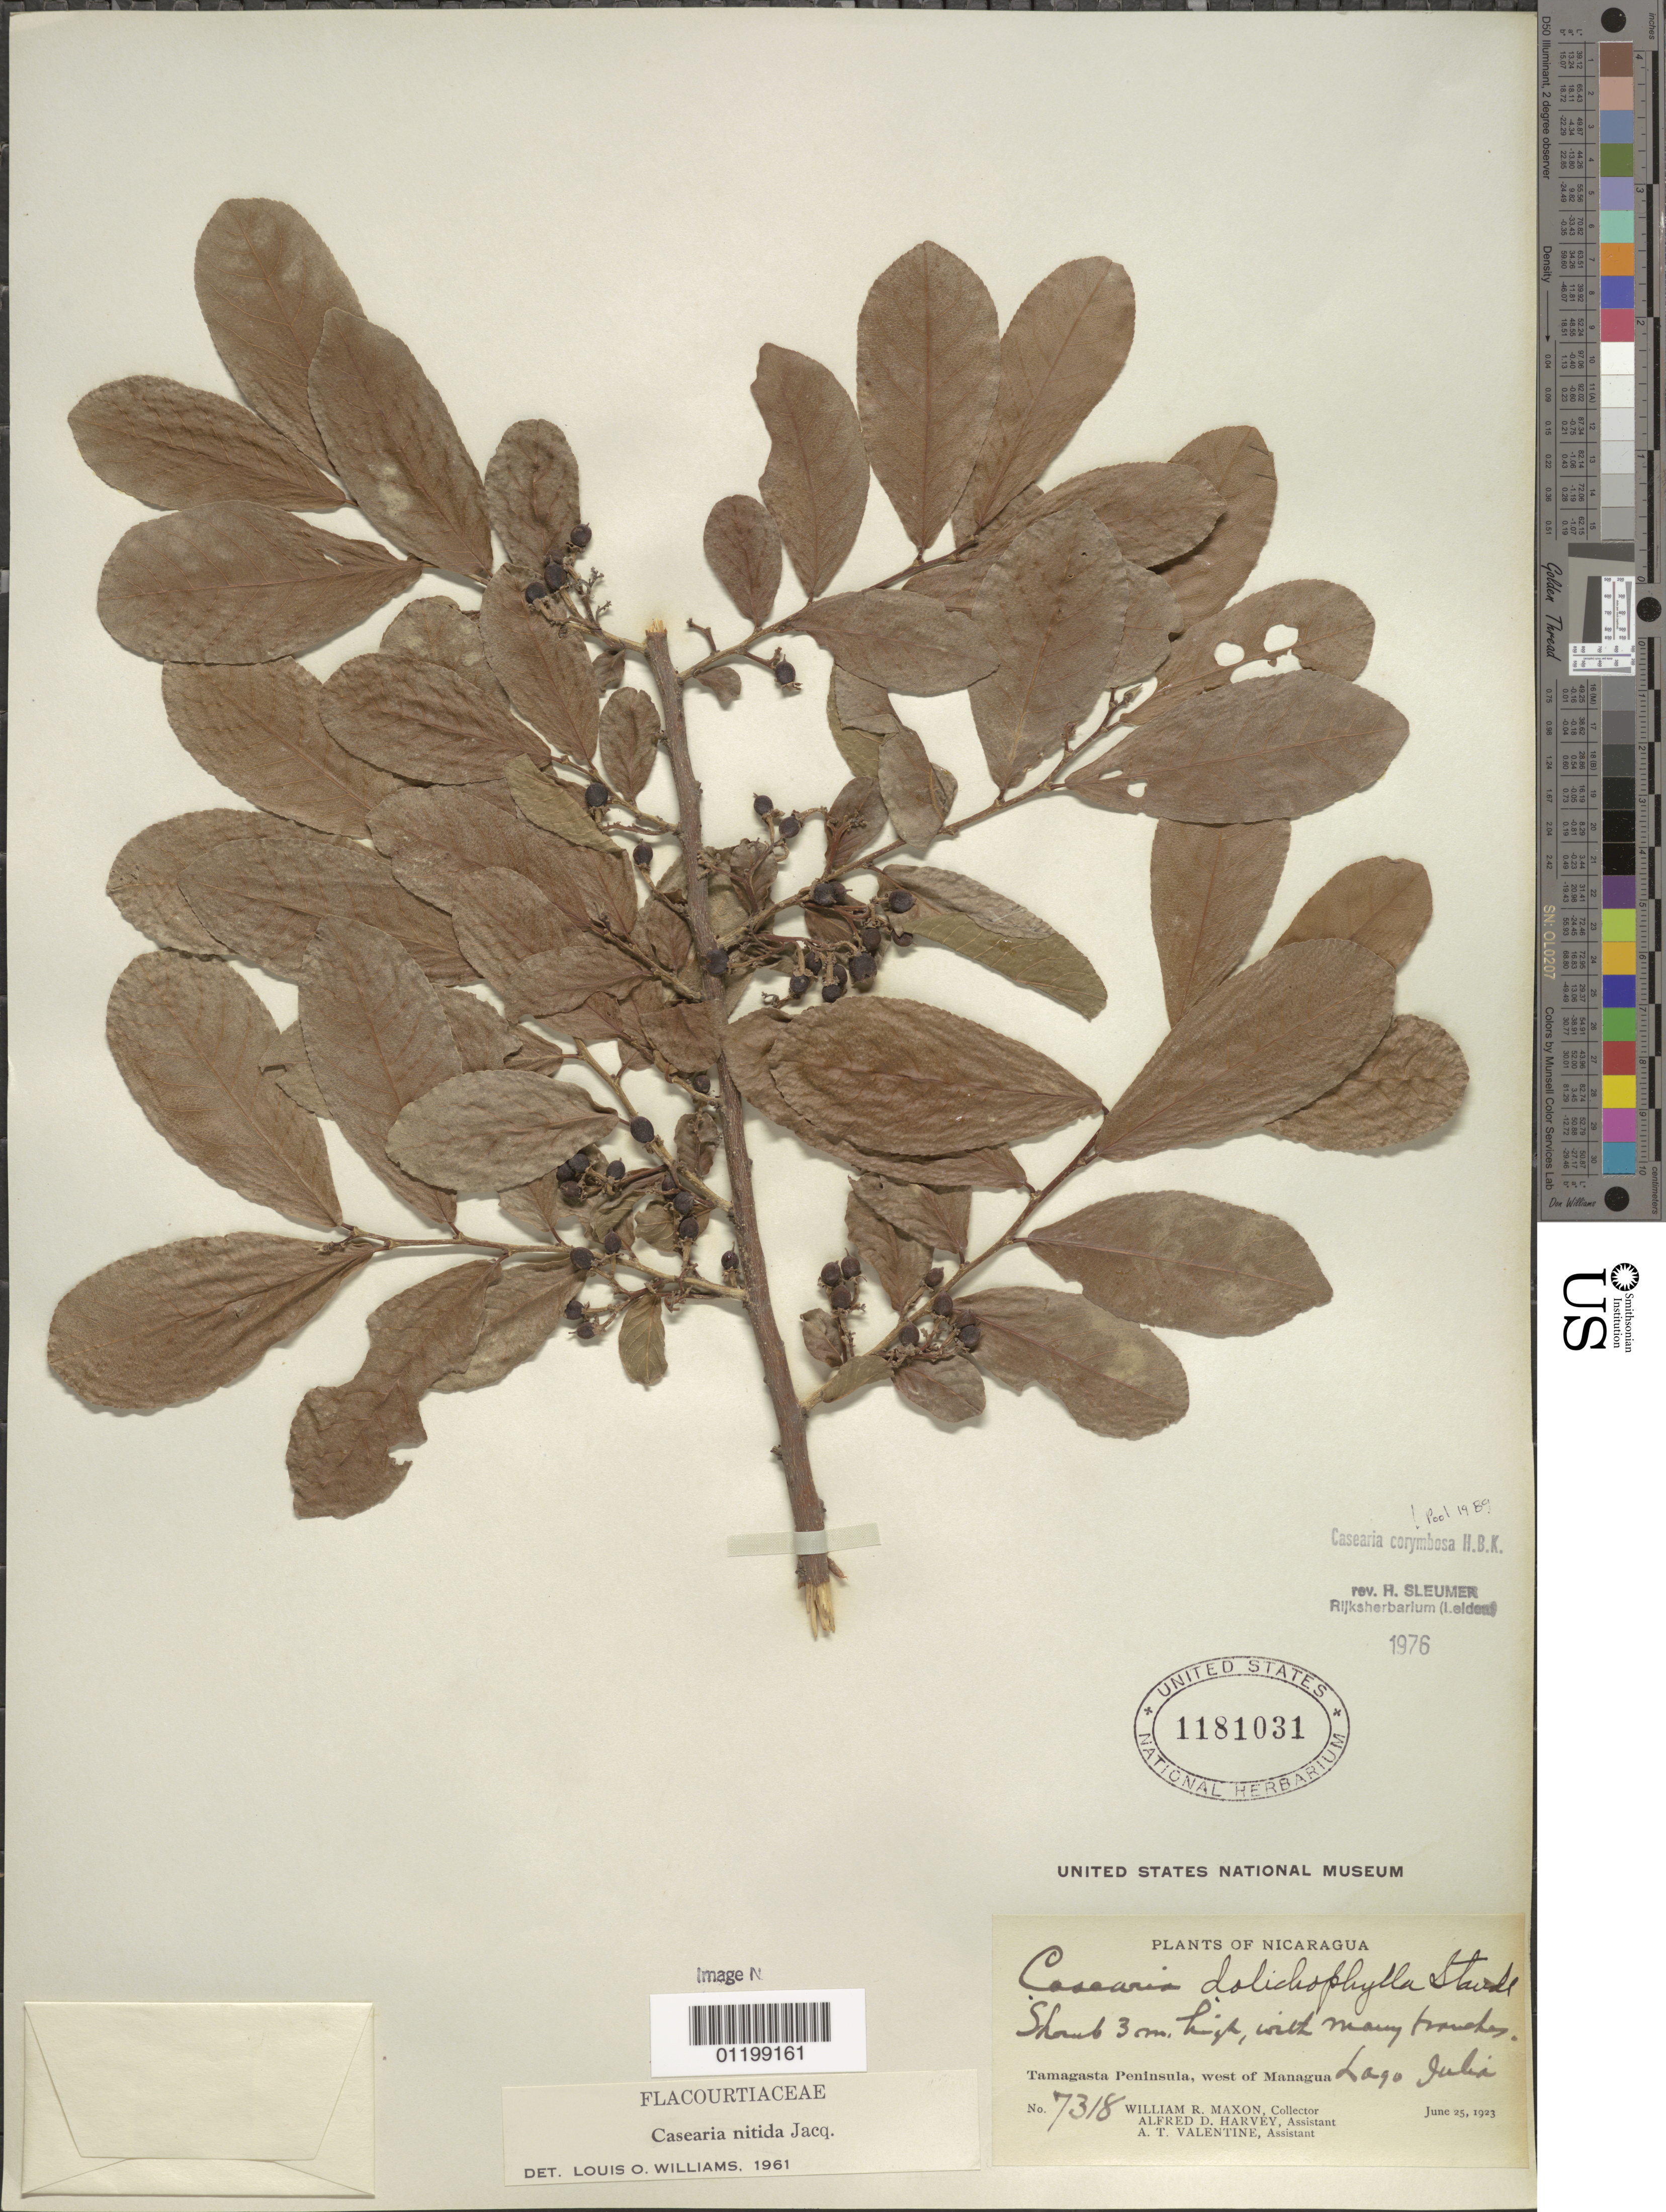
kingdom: Plantae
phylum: Tracheophyta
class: Magnoliopsida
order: Malpighiales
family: Salicaceae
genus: Casearia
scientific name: Casearia corymbosa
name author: Kunth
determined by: Sleumer, H. O.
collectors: W. R. Maxon, A. D. Harvey & A. Valentine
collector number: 7318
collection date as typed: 25 Jun 1923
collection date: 1923-06-25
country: Nicaragua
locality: Lago Julia, Tamagasta Peninsula, W of Managua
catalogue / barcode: US 1181031